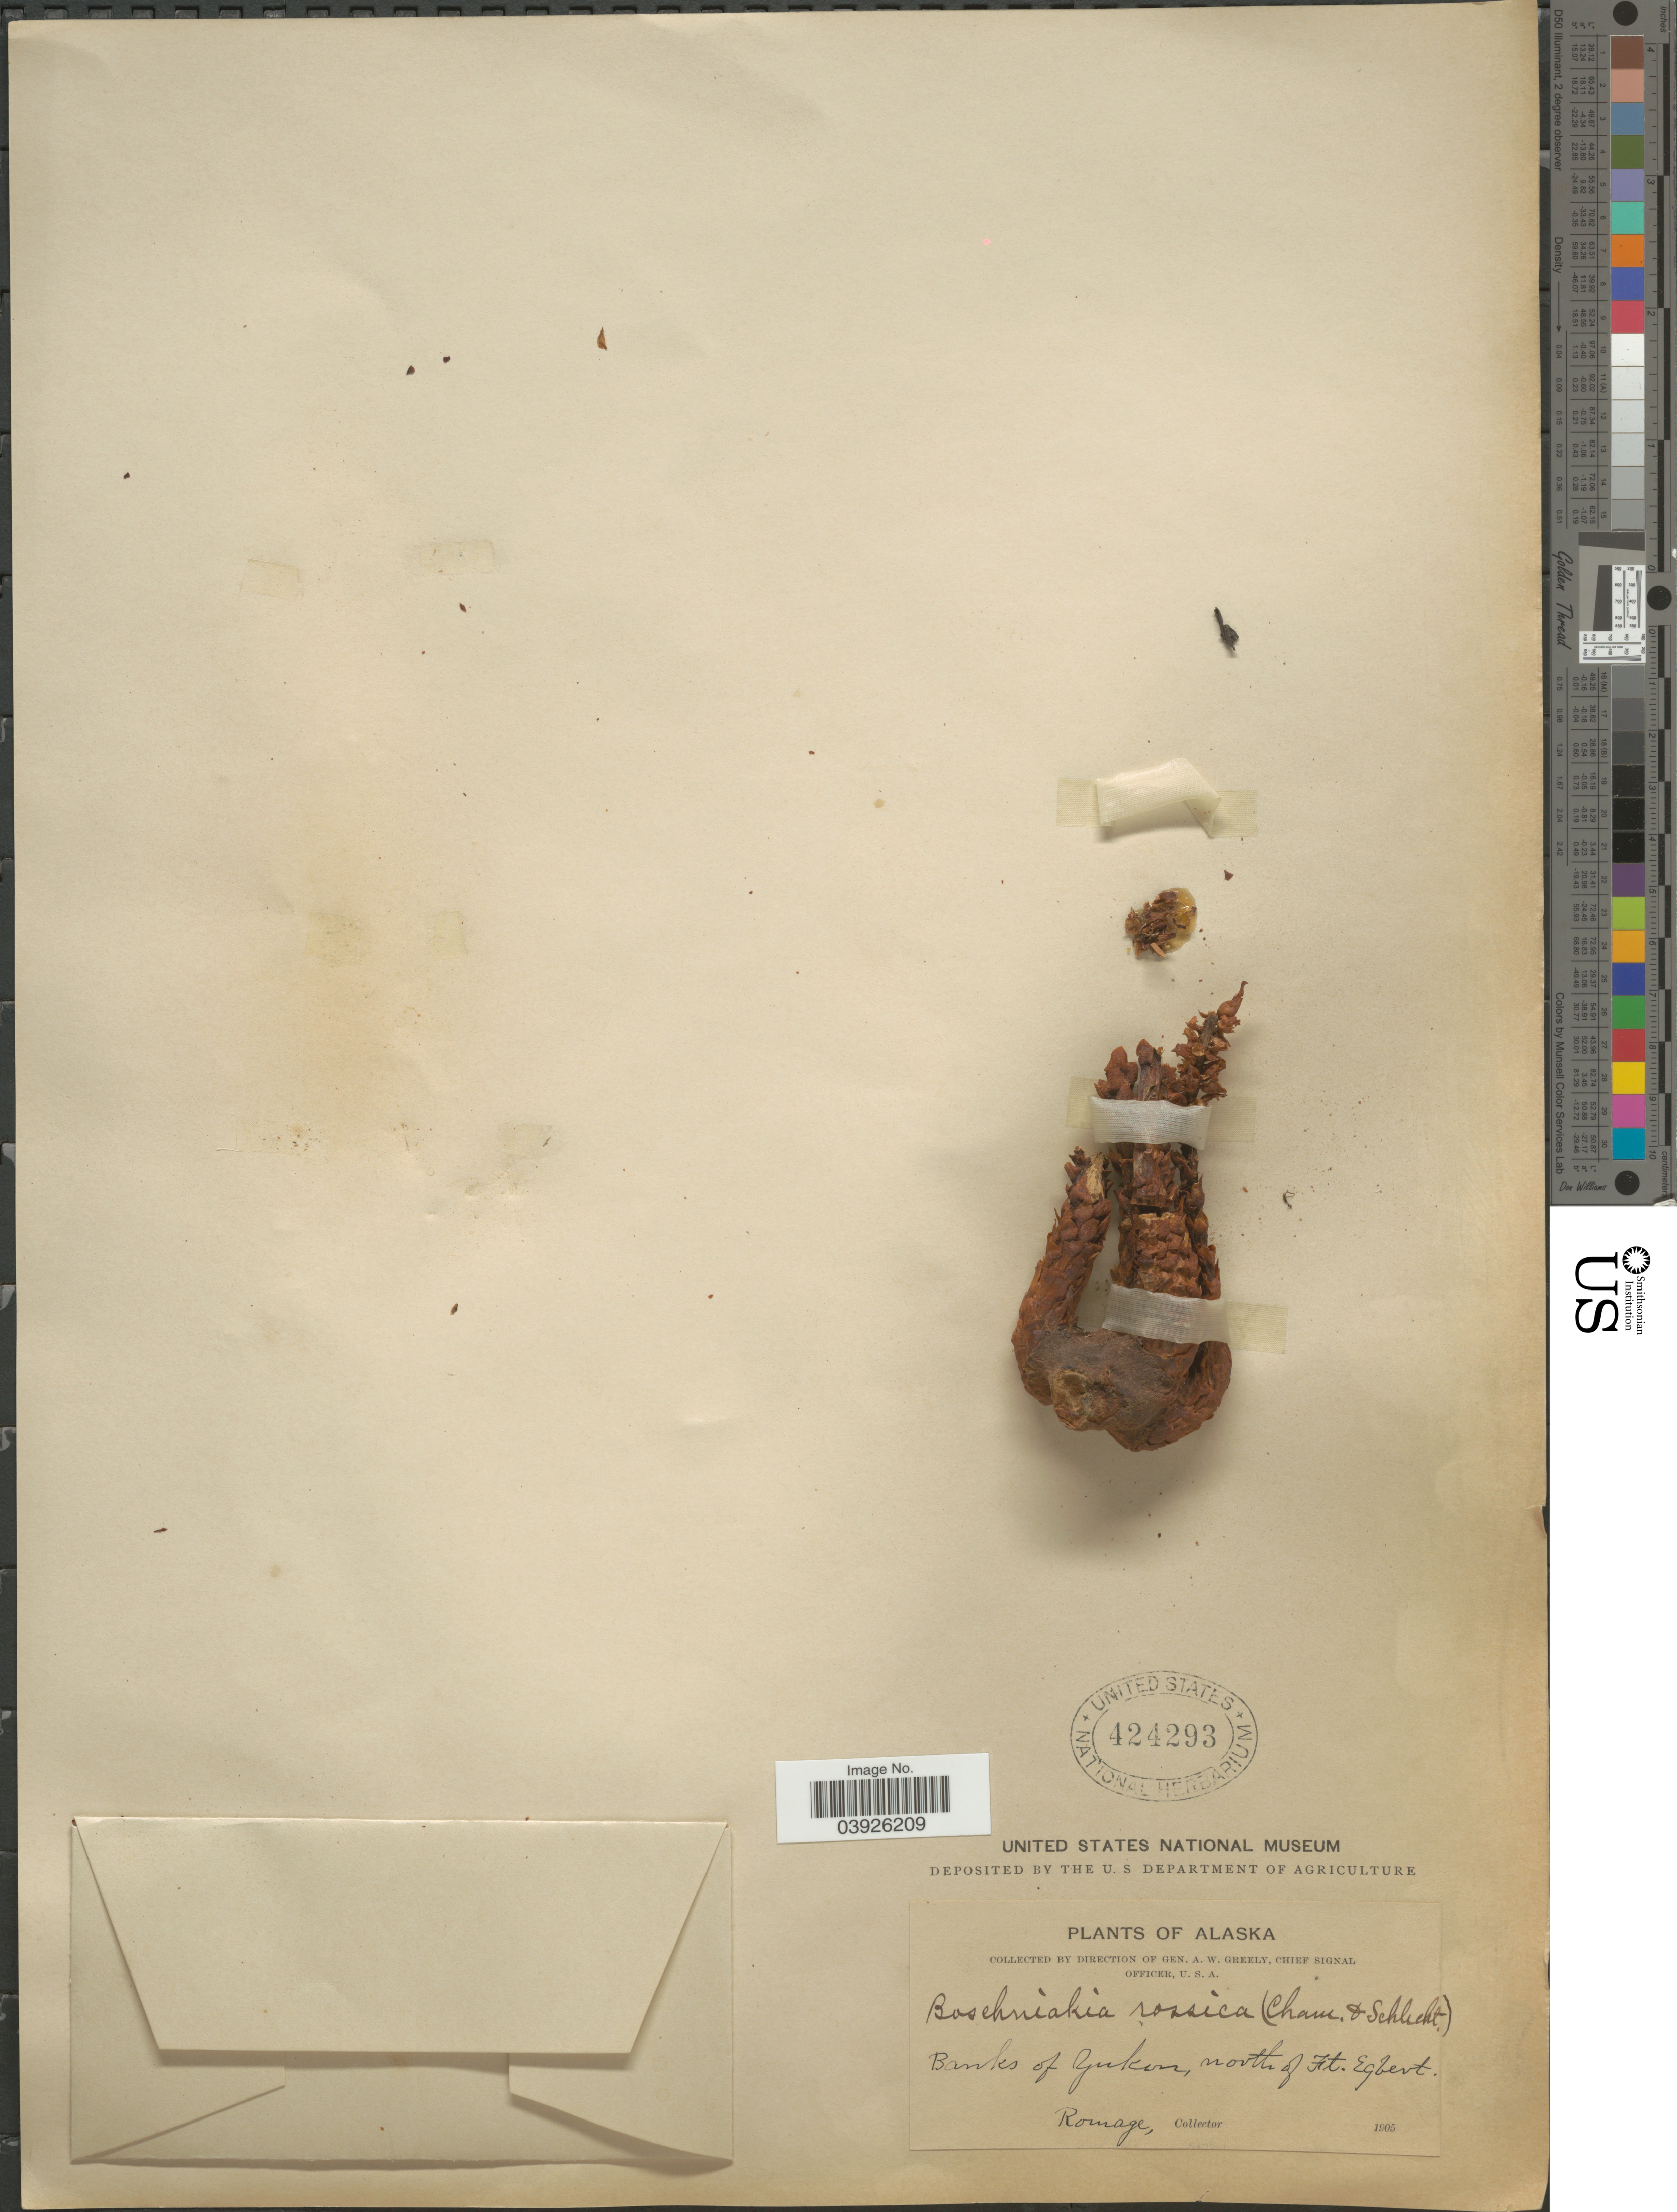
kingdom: Plantae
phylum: Tracheophyta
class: Magnoliopsida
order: Lamiales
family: Orobanchaceae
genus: Boschniakia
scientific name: Boschniakia rossica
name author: (Cham. & Schltdl.) B. Fedtsch.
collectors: Romage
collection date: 1905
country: United States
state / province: Alaska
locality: Banks of Yukon, north of Ft. Egbert.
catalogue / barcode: US 424293